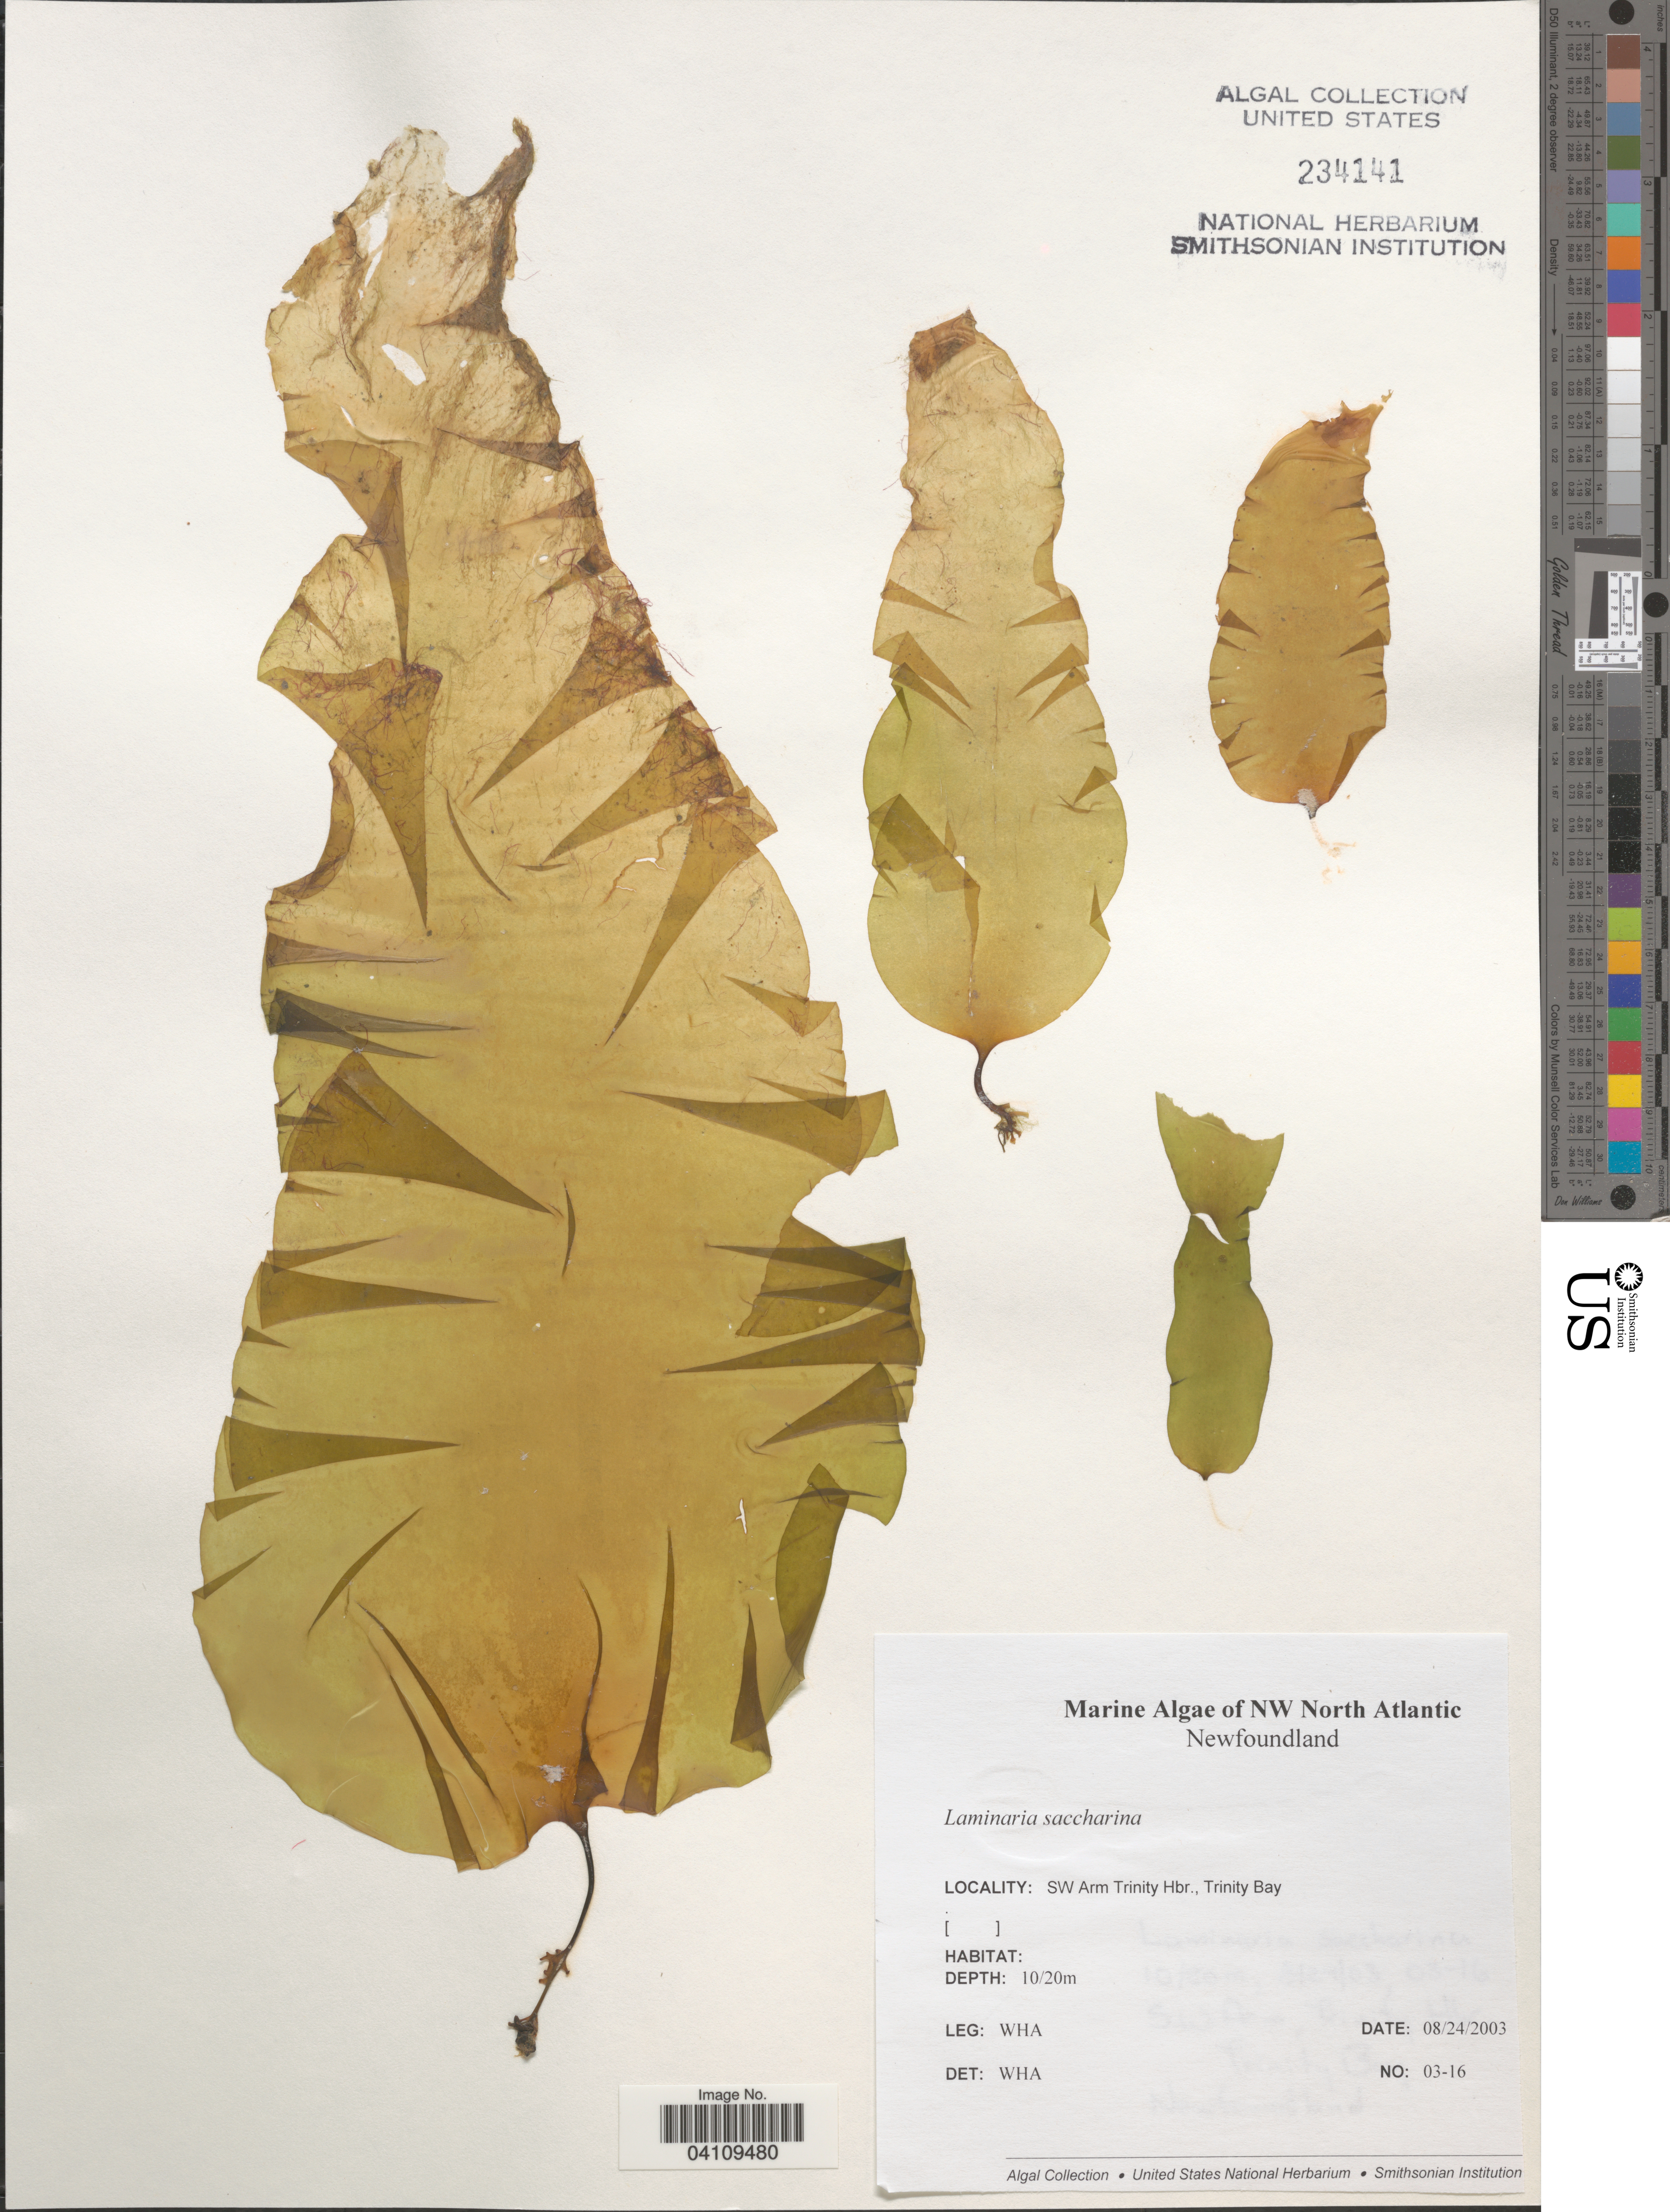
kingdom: Chromista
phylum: Ochrophyta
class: Phaeophyceae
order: Laminariales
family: Laminariaceae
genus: Saccharina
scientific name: Saccharina latissima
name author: C.E. Lane et al.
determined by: Algae name updating Project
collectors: W. H. Adey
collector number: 03-16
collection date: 2003-08-24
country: Canada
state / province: Newfoundland and Labrador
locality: NW North Atlantic. SW Arm Trinity Hbr., Trinity Bay.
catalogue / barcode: US 234141